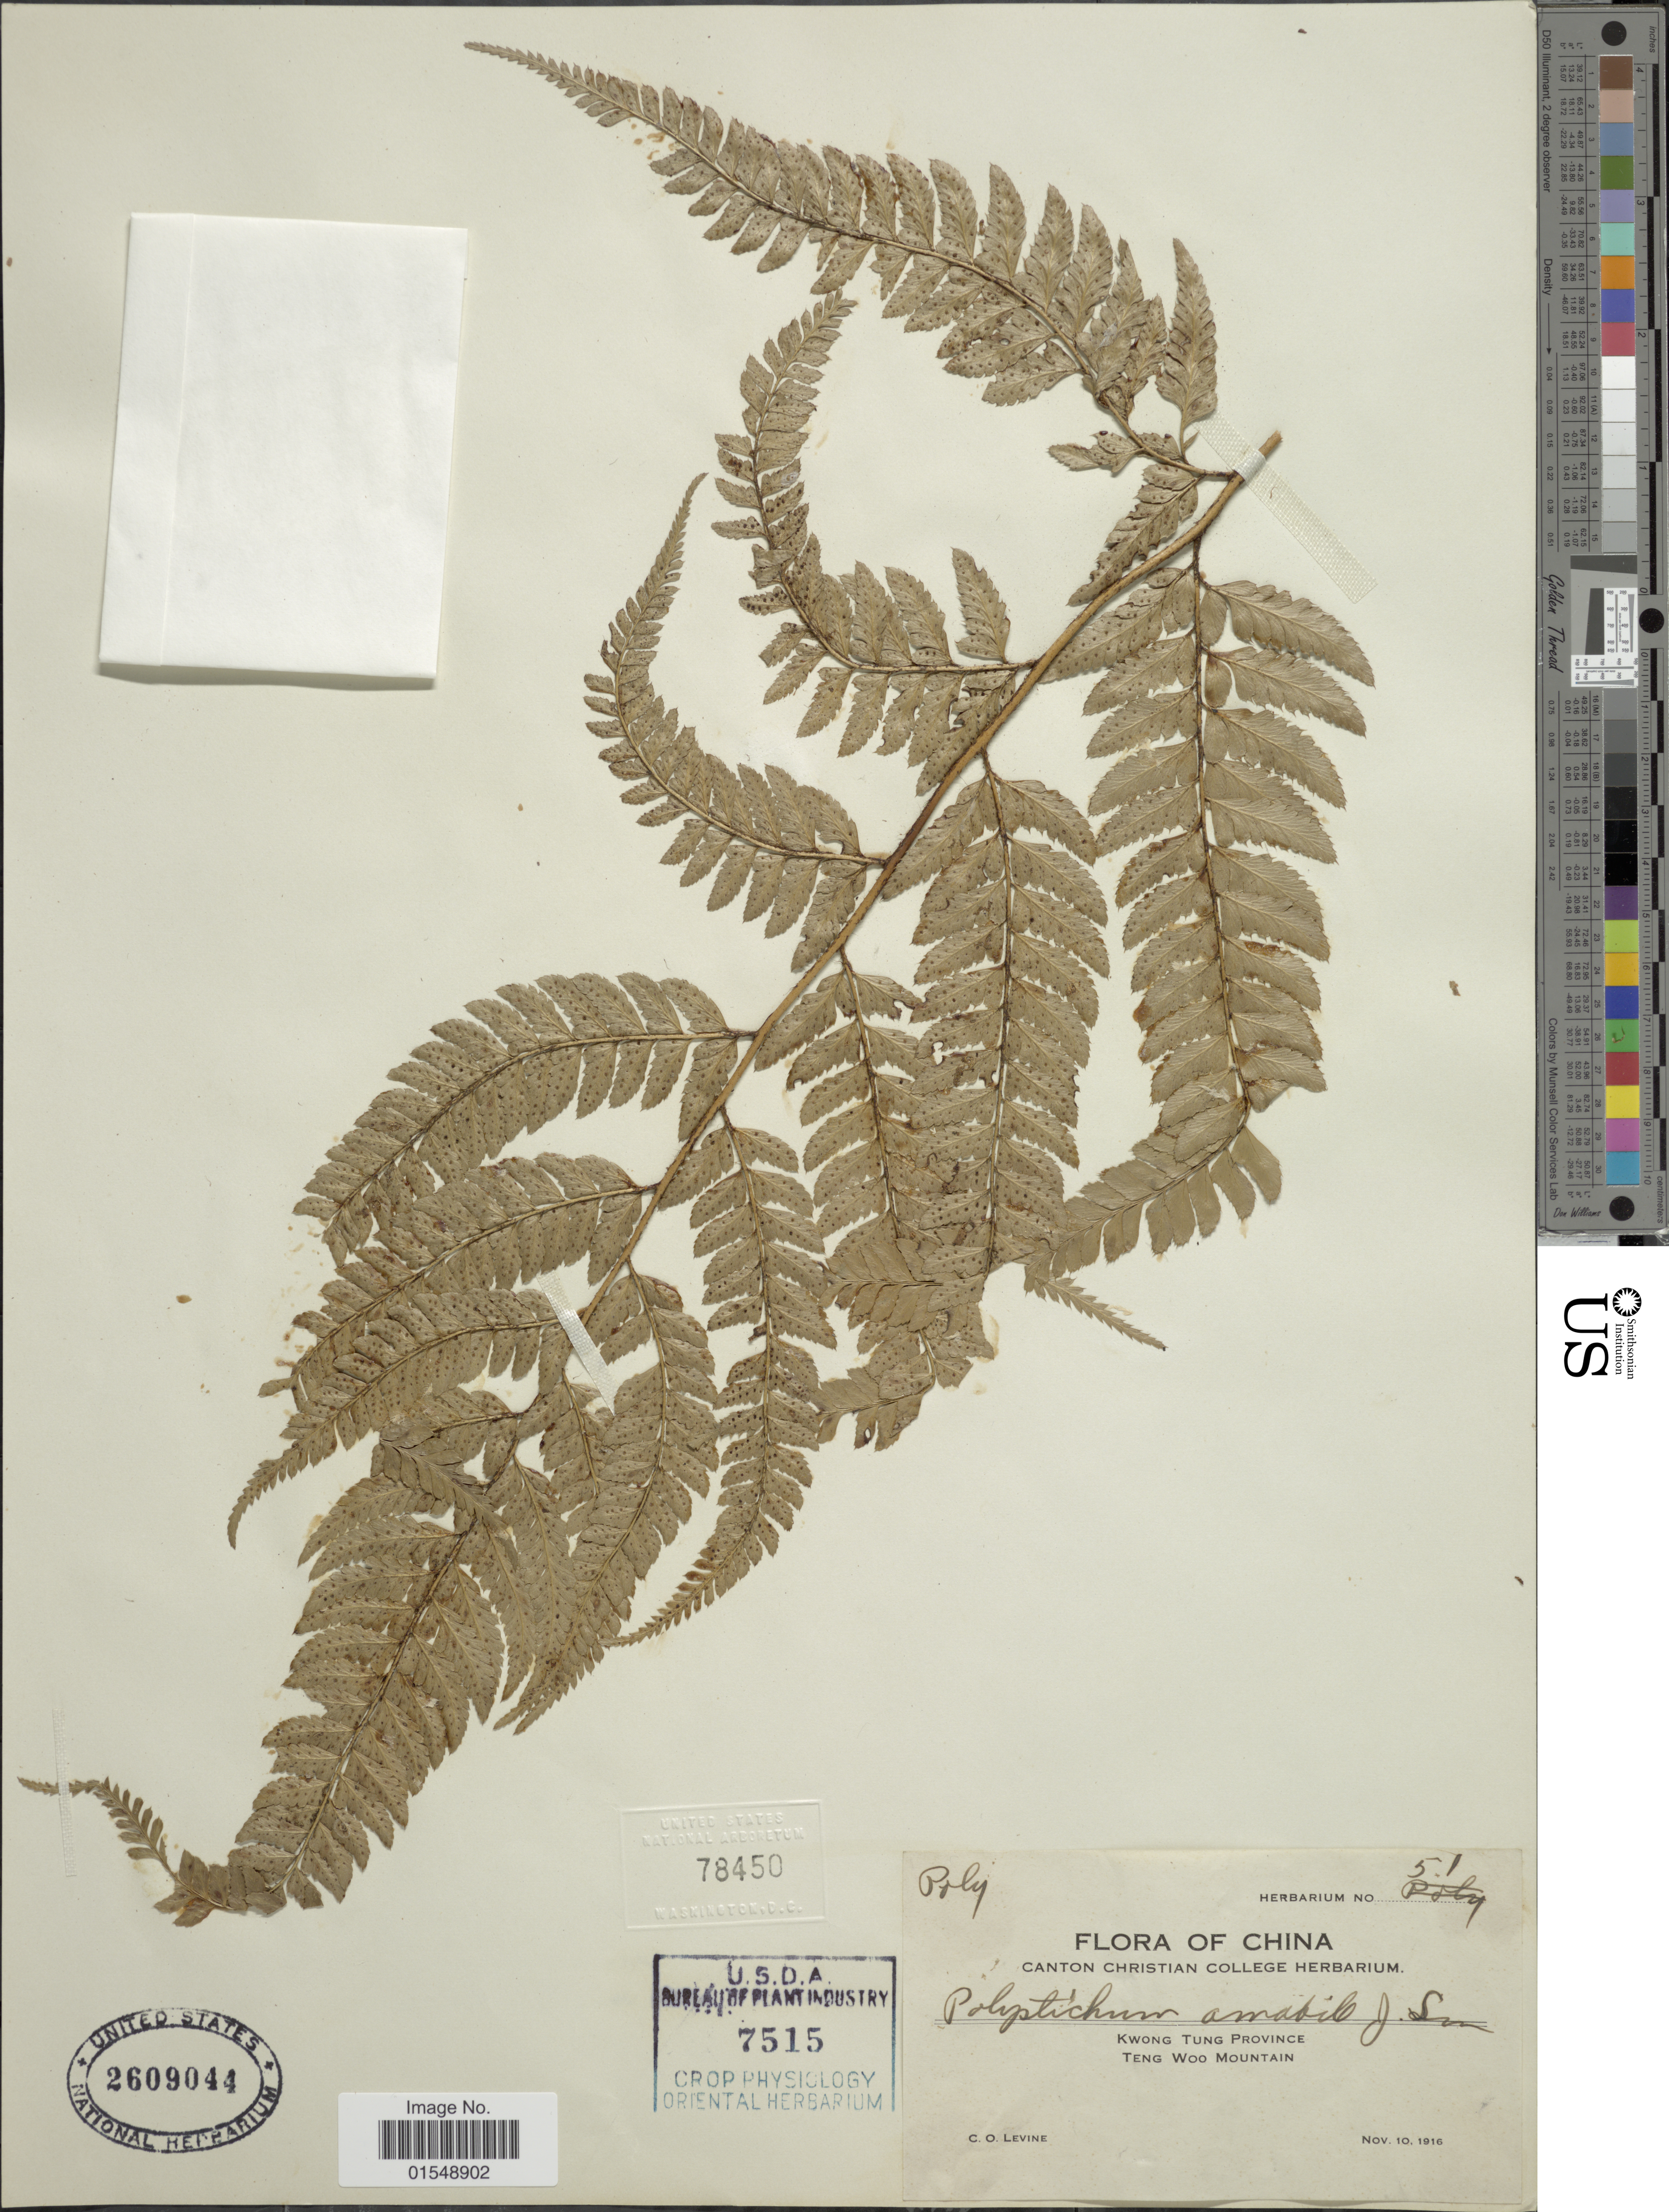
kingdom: Plantae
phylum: Tracheophyta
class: Polypodiopsida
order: Polypodiales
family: Dryopteridaceae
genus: Arachniodes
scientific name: Arachniodes amabilis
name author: (Blume) Tindale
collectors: C. O. Levine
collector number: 51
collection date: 1916-11-10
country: China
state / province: Guangdong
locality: Kwong Tung Province, Teng Woo mountain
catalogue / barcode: US 2609044